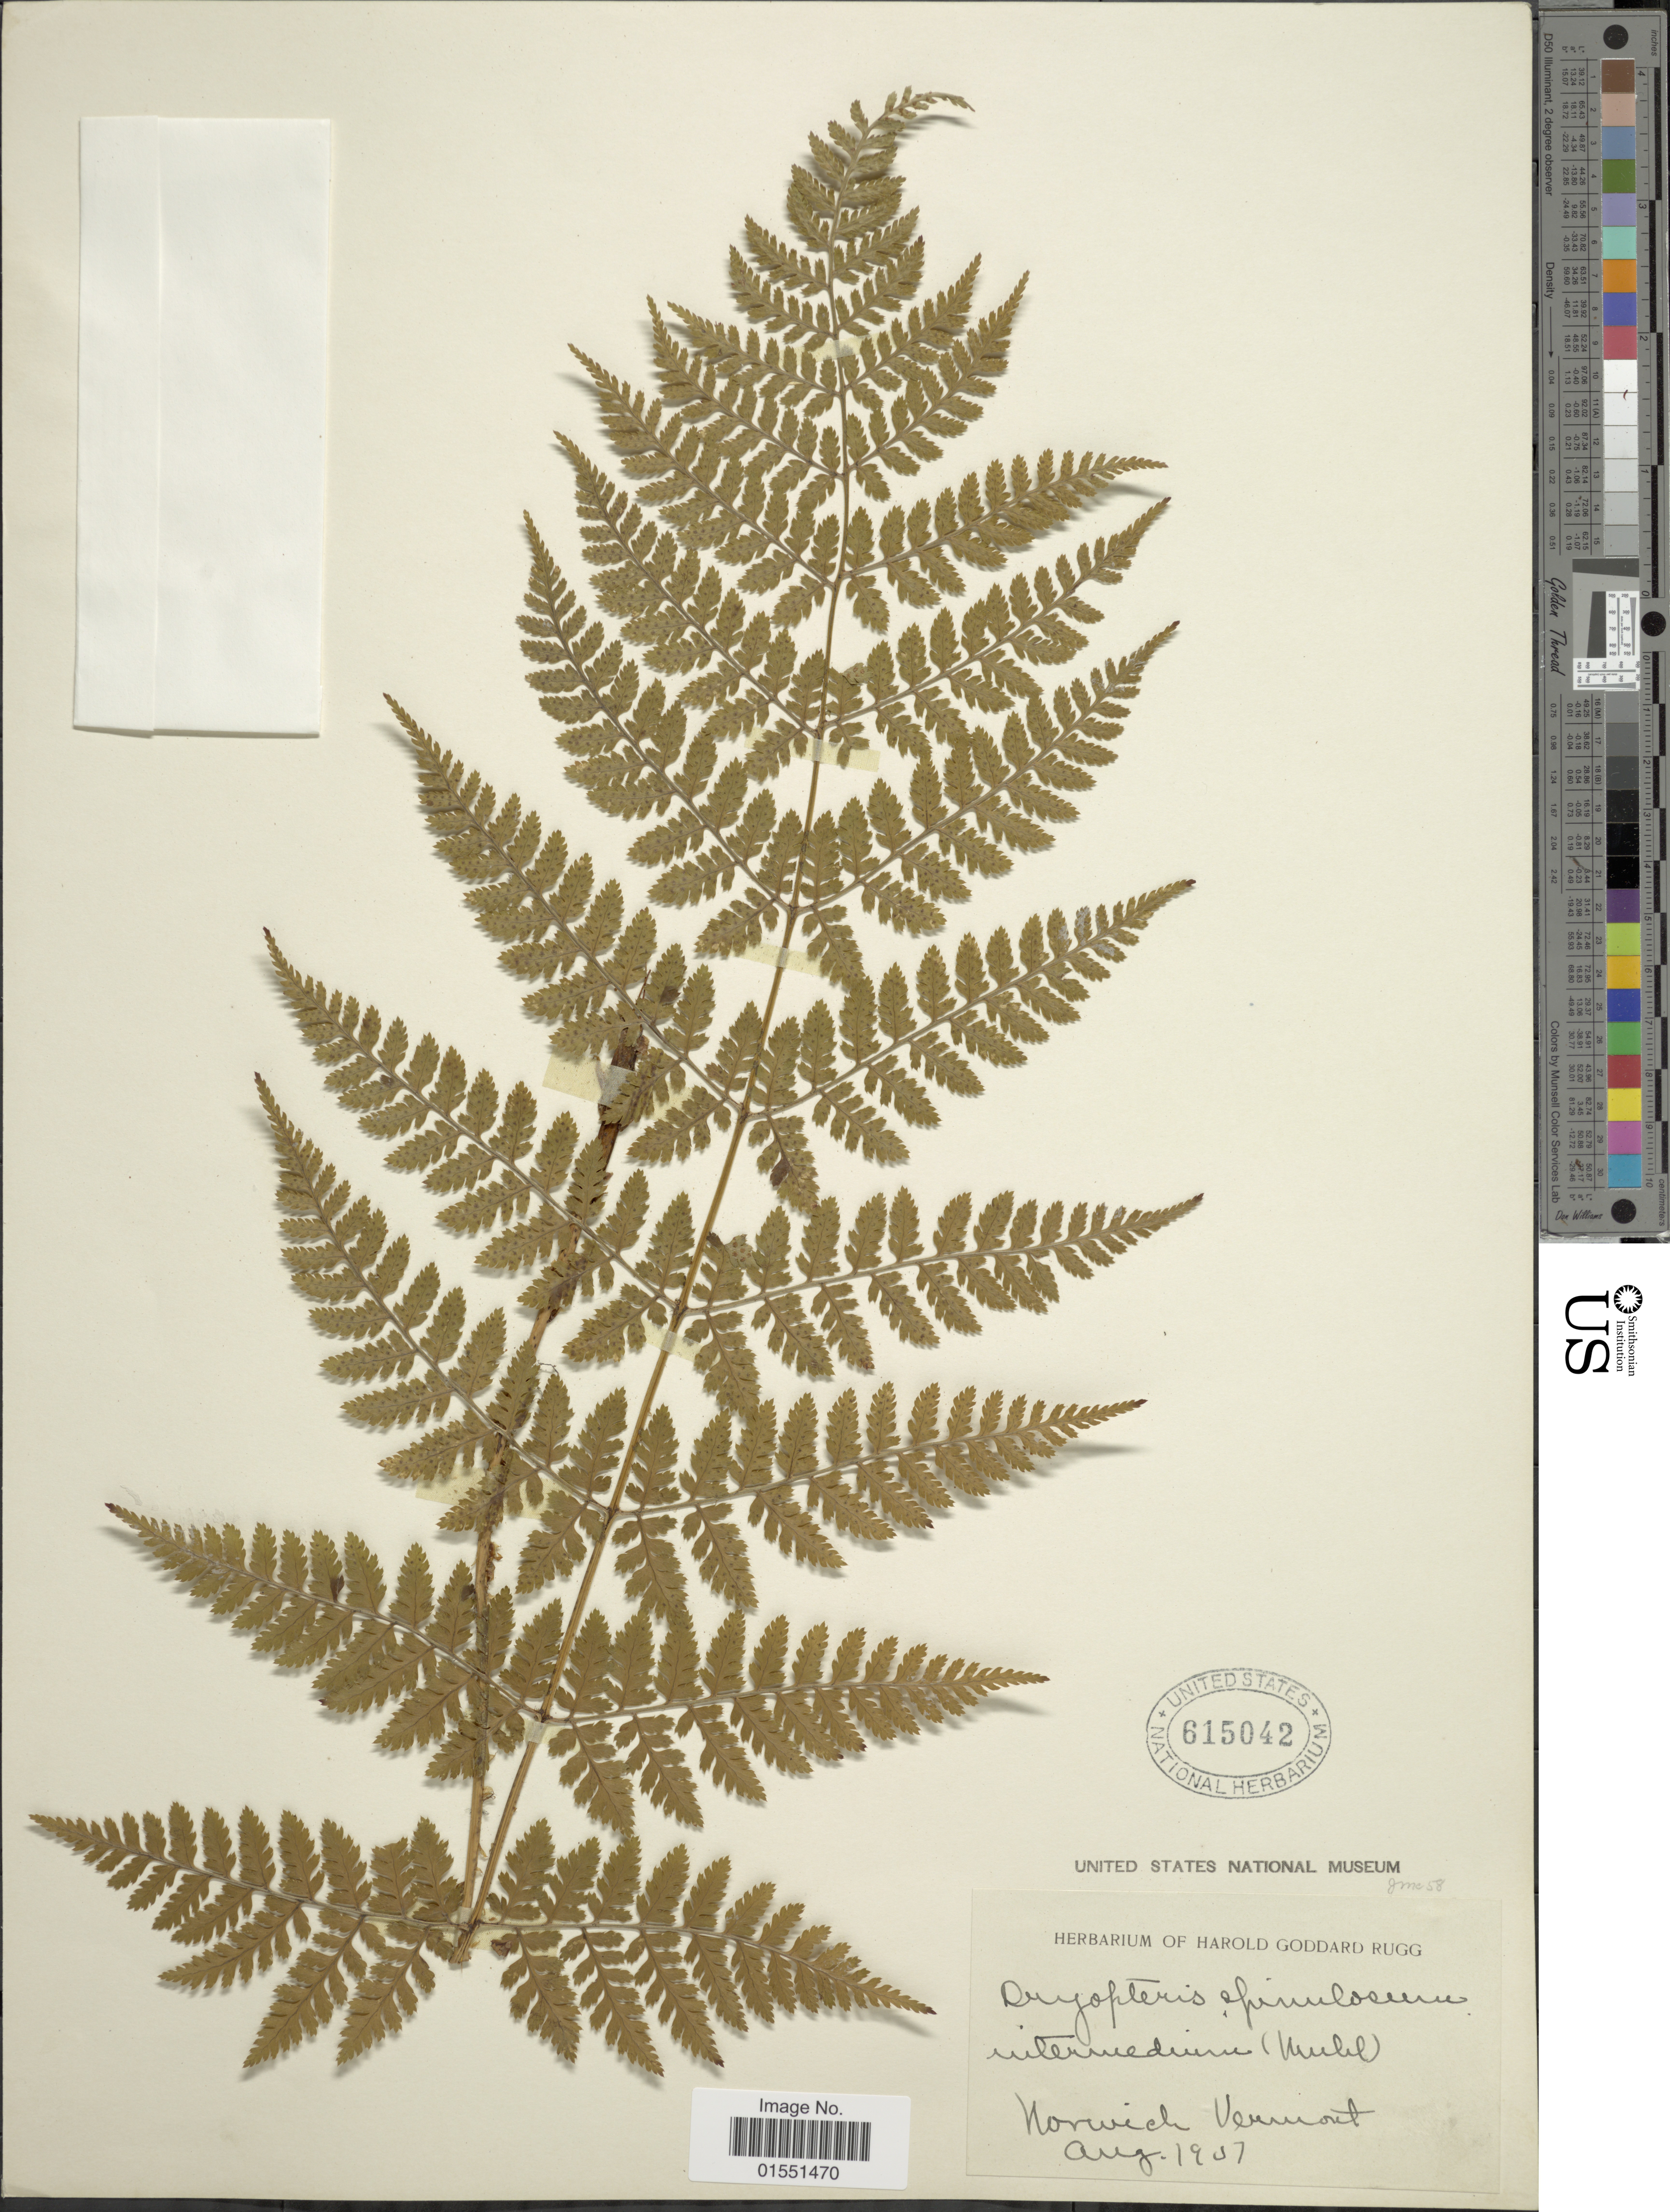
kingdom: Plantae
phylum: Tracheophyta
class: Polypodiopsida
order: Polypodiales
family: Dryopteridaceae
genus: Dryopteris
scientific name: Dryopteris intermedia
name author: (Muhl.) A. Gray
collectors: ex herb. Harold Goddard Rugg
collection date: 1907-08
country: United States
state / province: Vermont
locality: Norwich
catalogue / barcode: US 615042